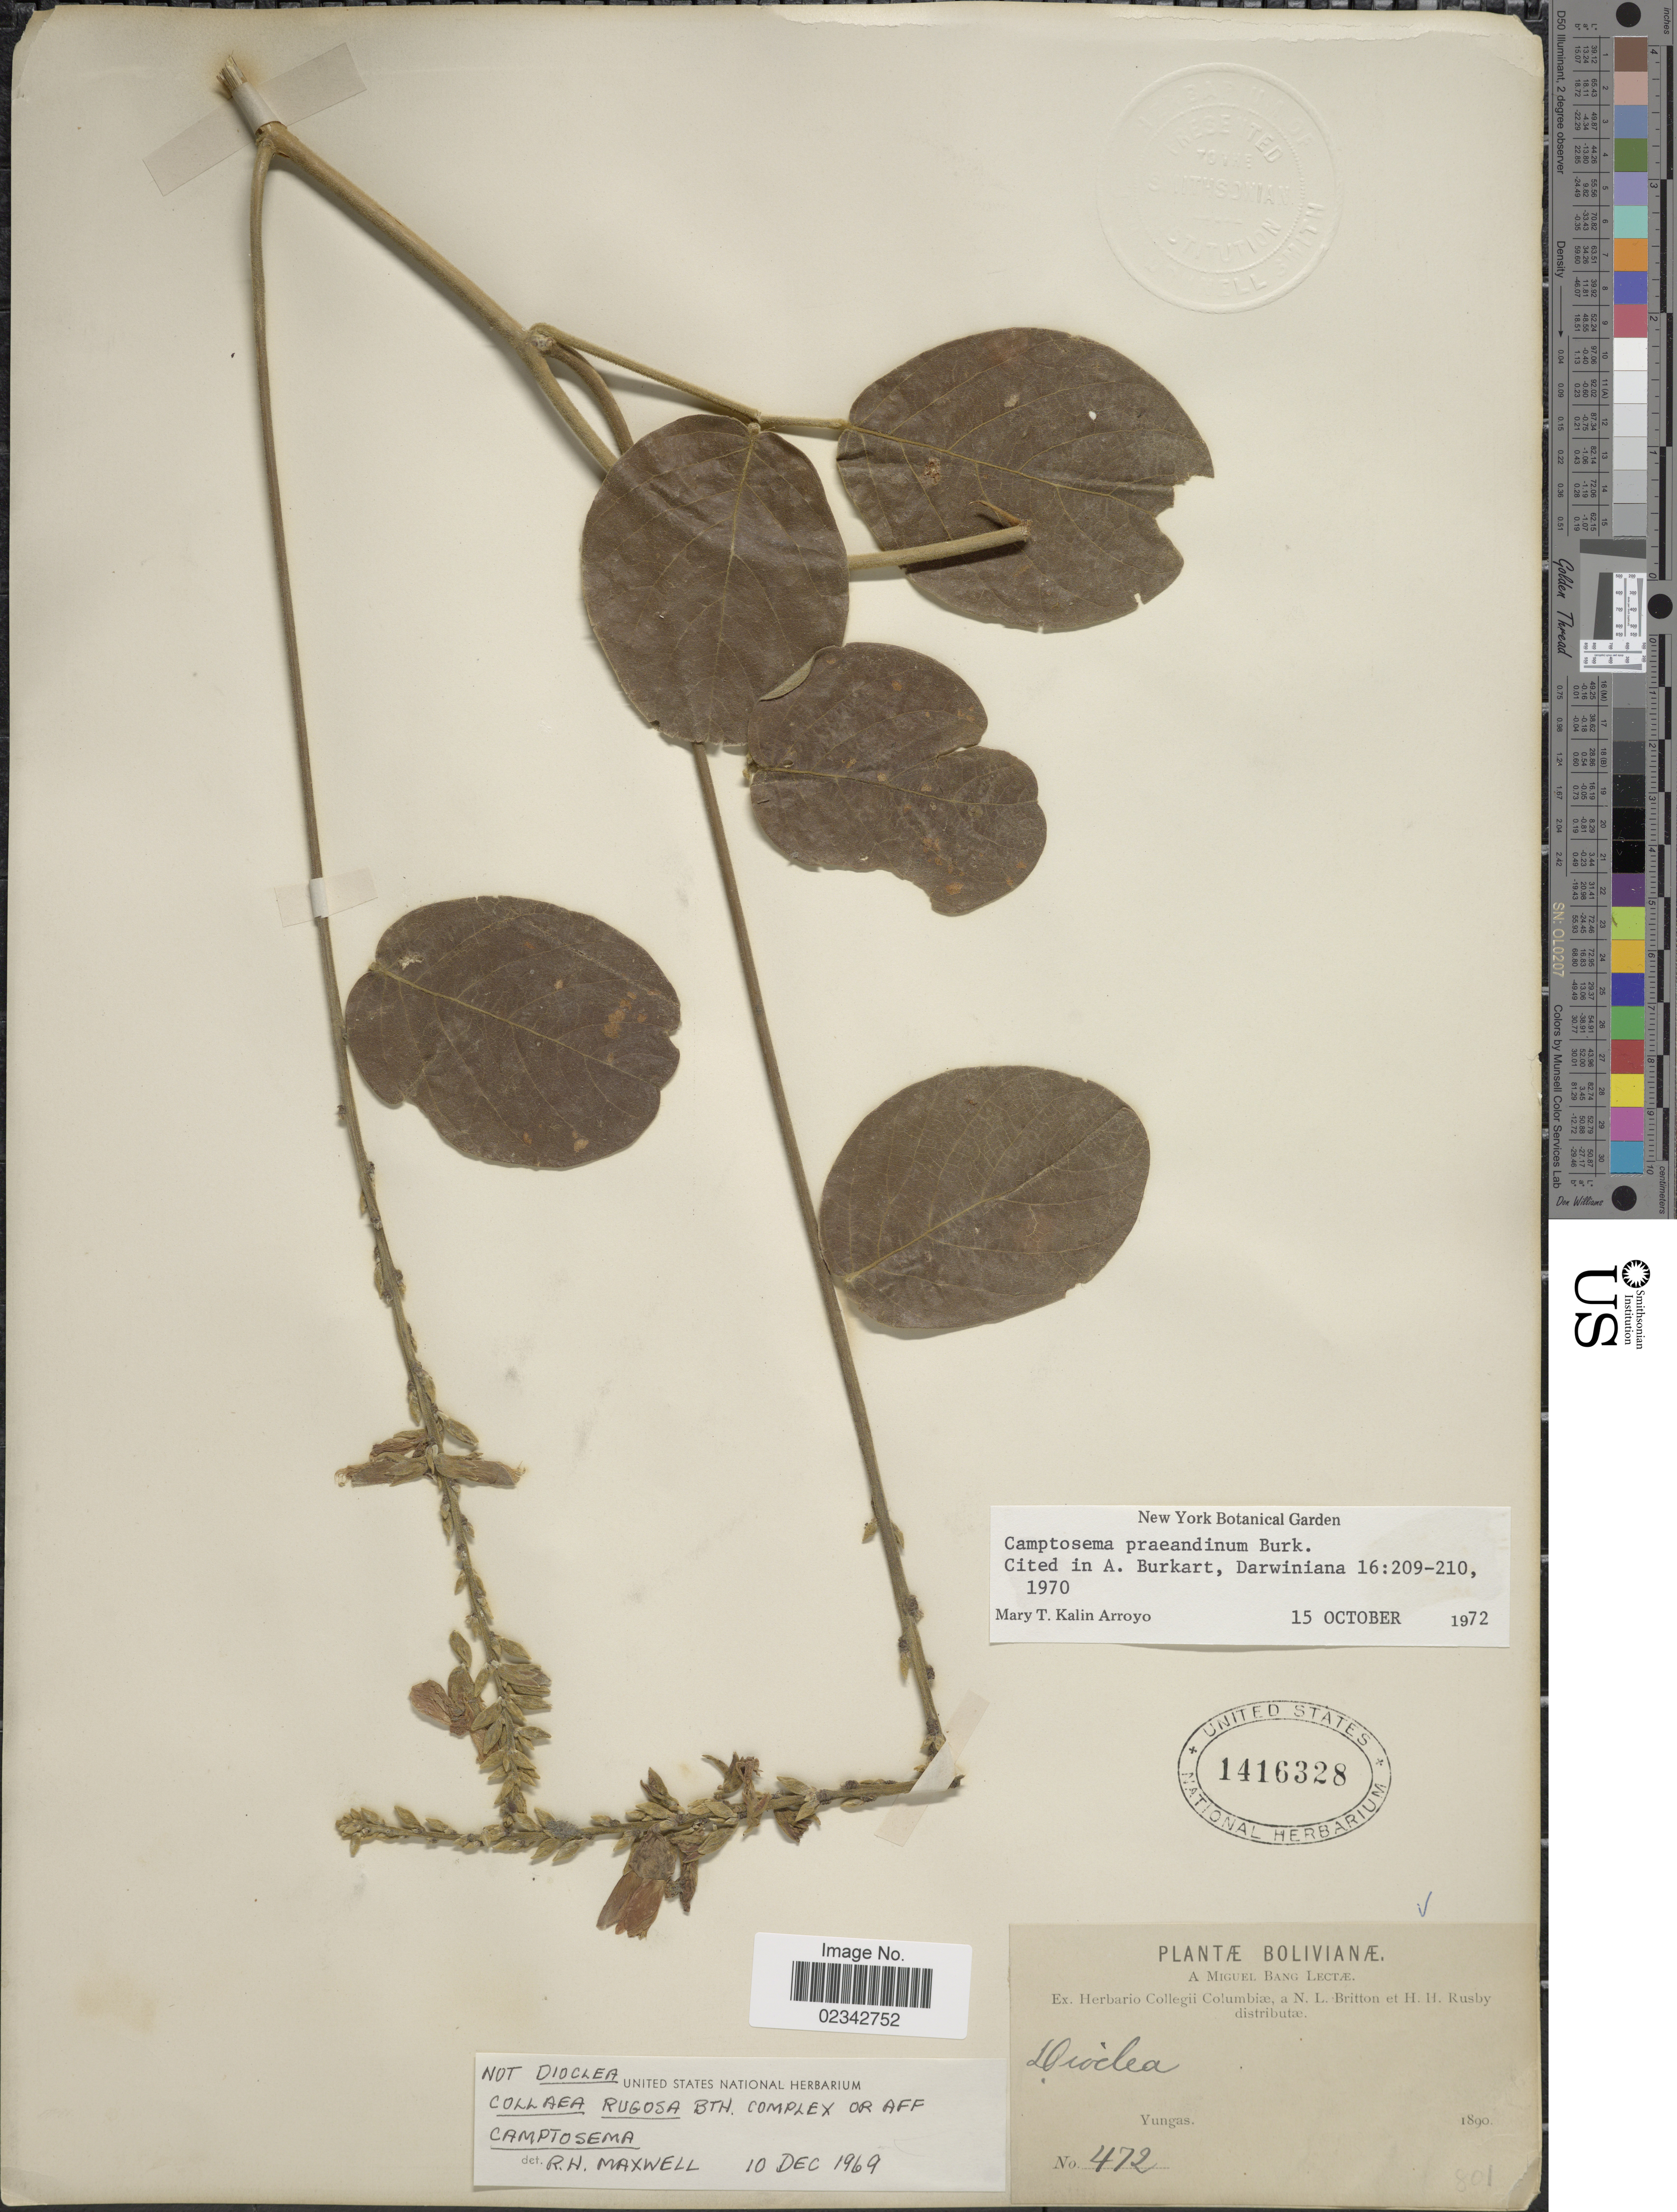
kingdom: Plantae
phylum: Tracheophyta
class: Magnoliopsida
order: Fabales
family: Fabaceae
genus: Cerradicola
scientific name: Cerradicola praeandina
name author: (Burkart) L.P. Queiroz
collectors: M. Bang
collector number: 472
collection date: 1890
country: Bolivia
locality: Yungas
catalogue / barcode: US 1416328